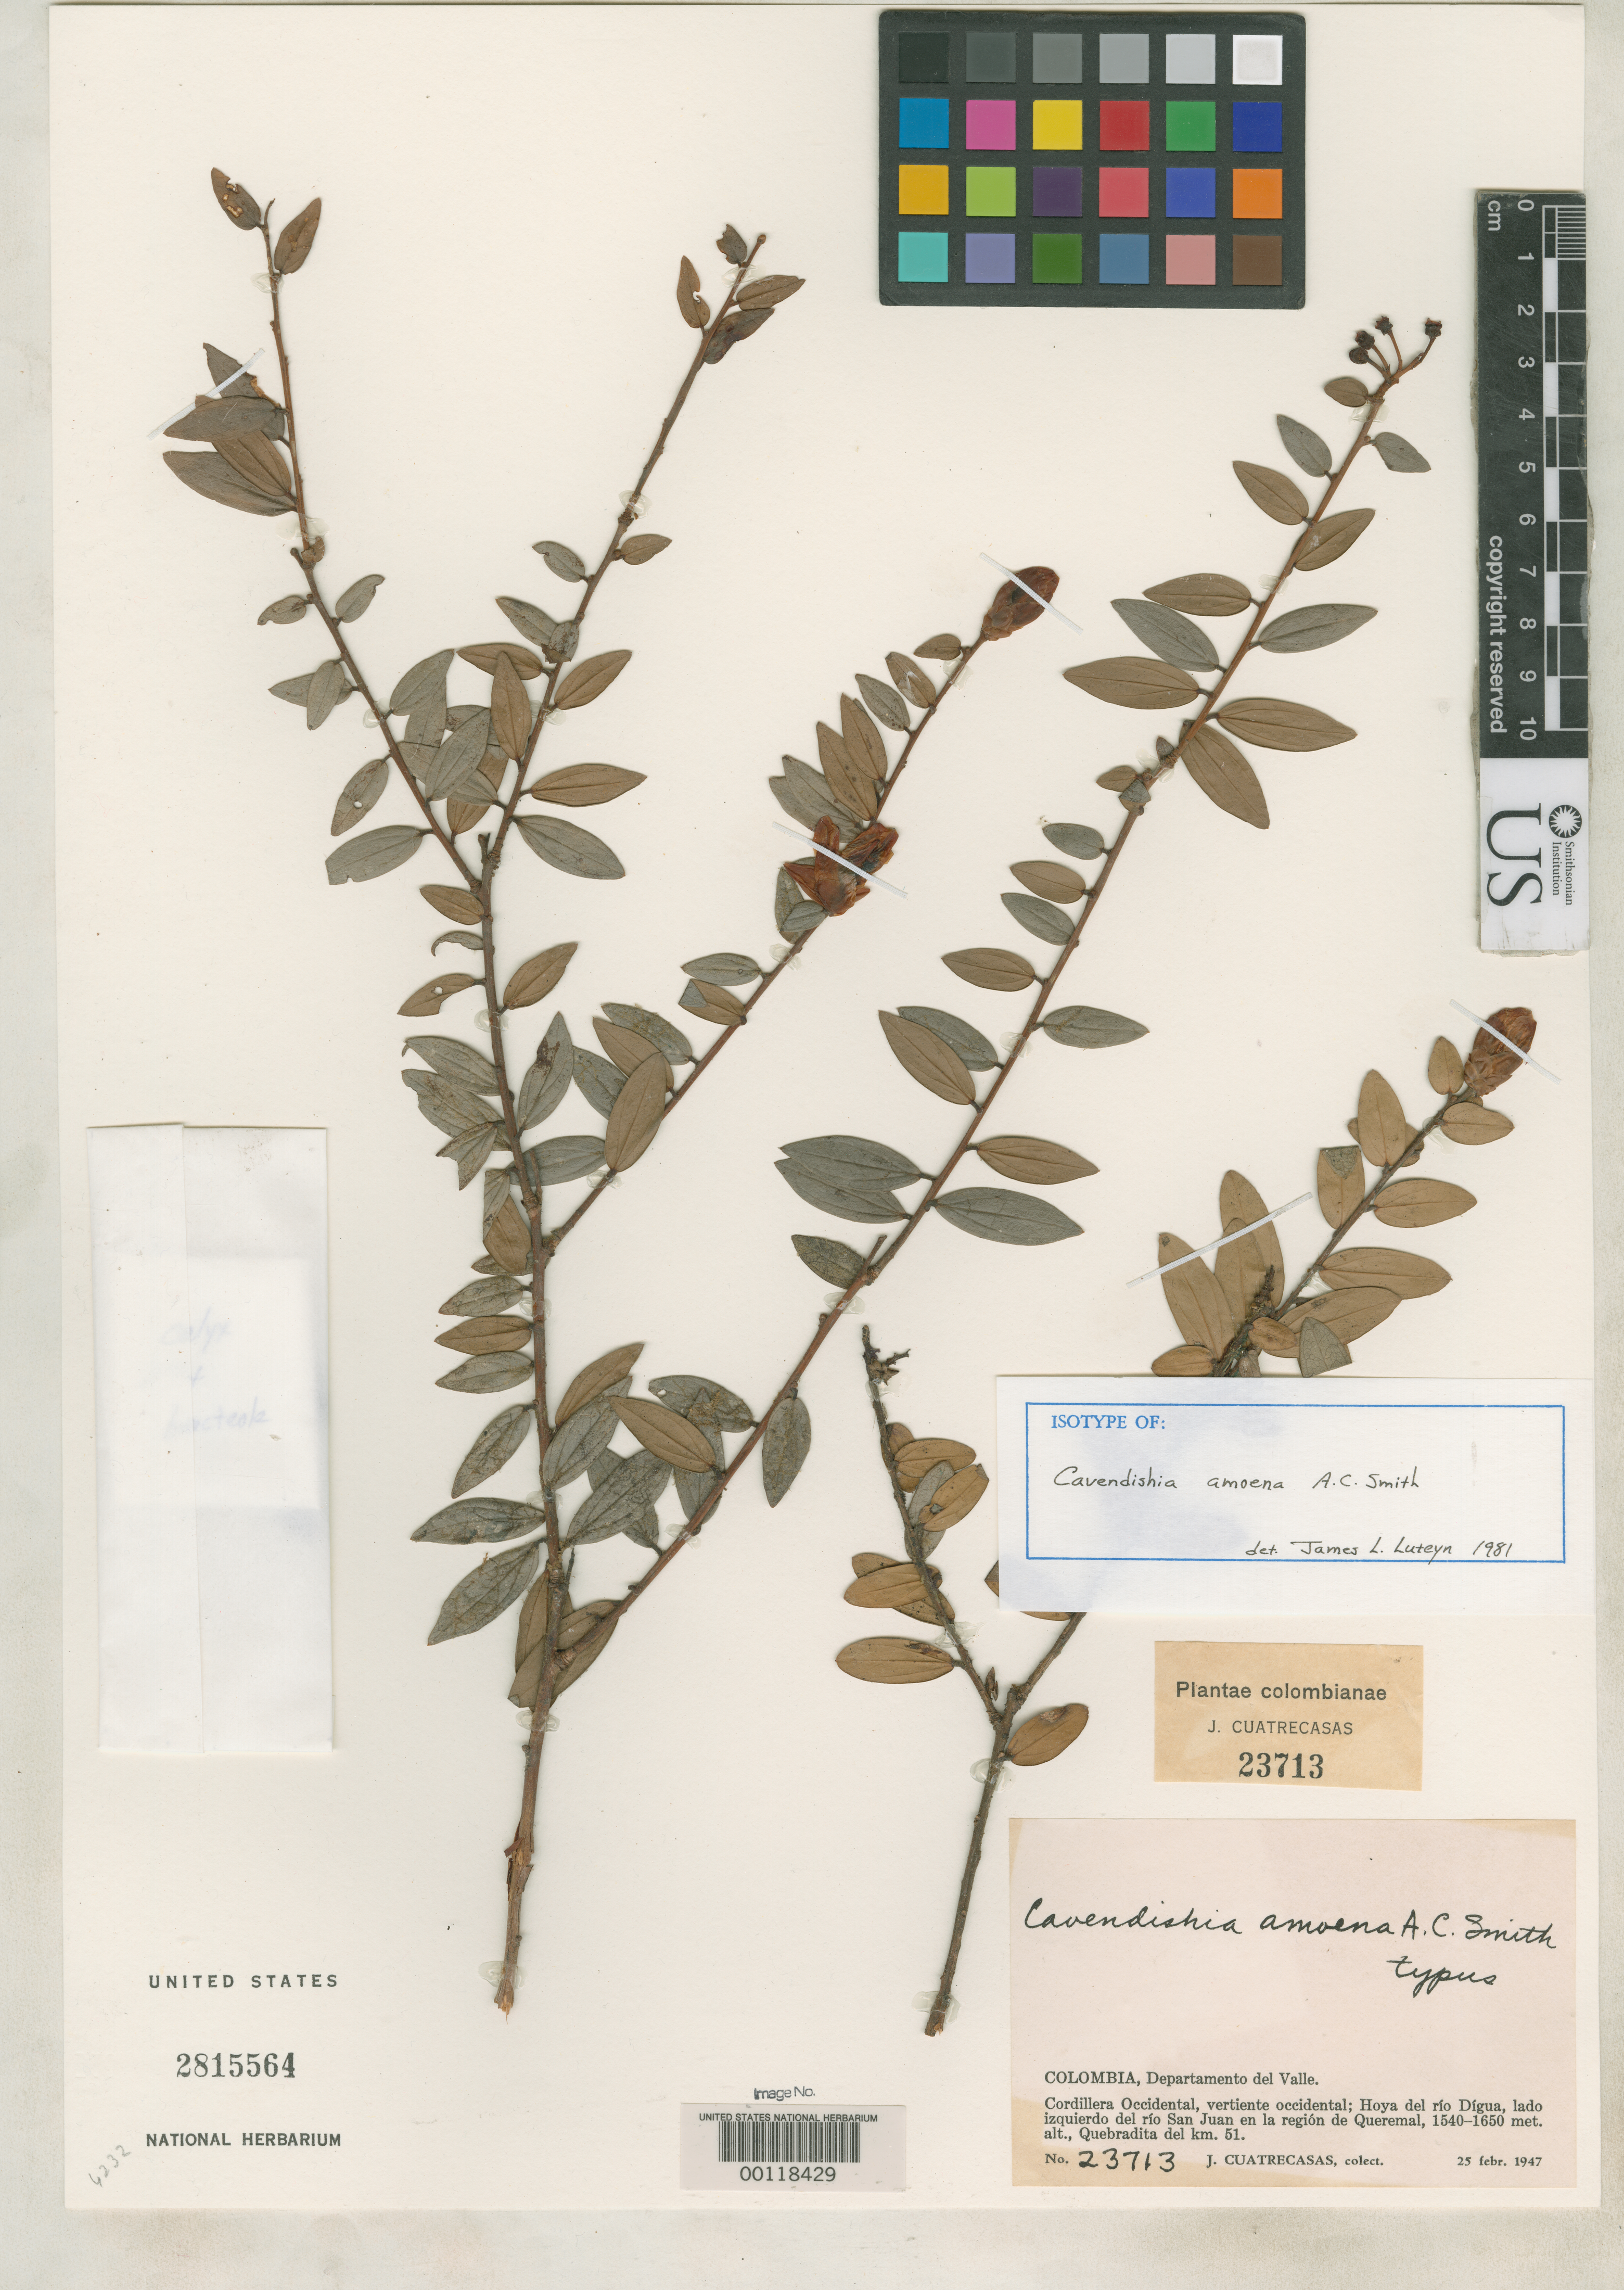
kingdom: Plantae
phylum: Tracheophyta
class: Magnoliopsida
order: Ericales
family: Ericaceae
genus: Cavendishia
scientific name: Cavendishia amoena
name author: A.C. Sm.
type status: Isotype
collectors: J. Cuatrecasas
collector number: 23713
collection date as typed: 25 Feb 1947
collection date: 1947-02-25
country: Colombia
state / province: Valle del Cauca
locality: W slope of Cordillera Occidental, Hoya del Rio Digua, left bank of Rio San Juan in Queremal region.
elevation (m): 1540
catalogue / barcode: US 2815564